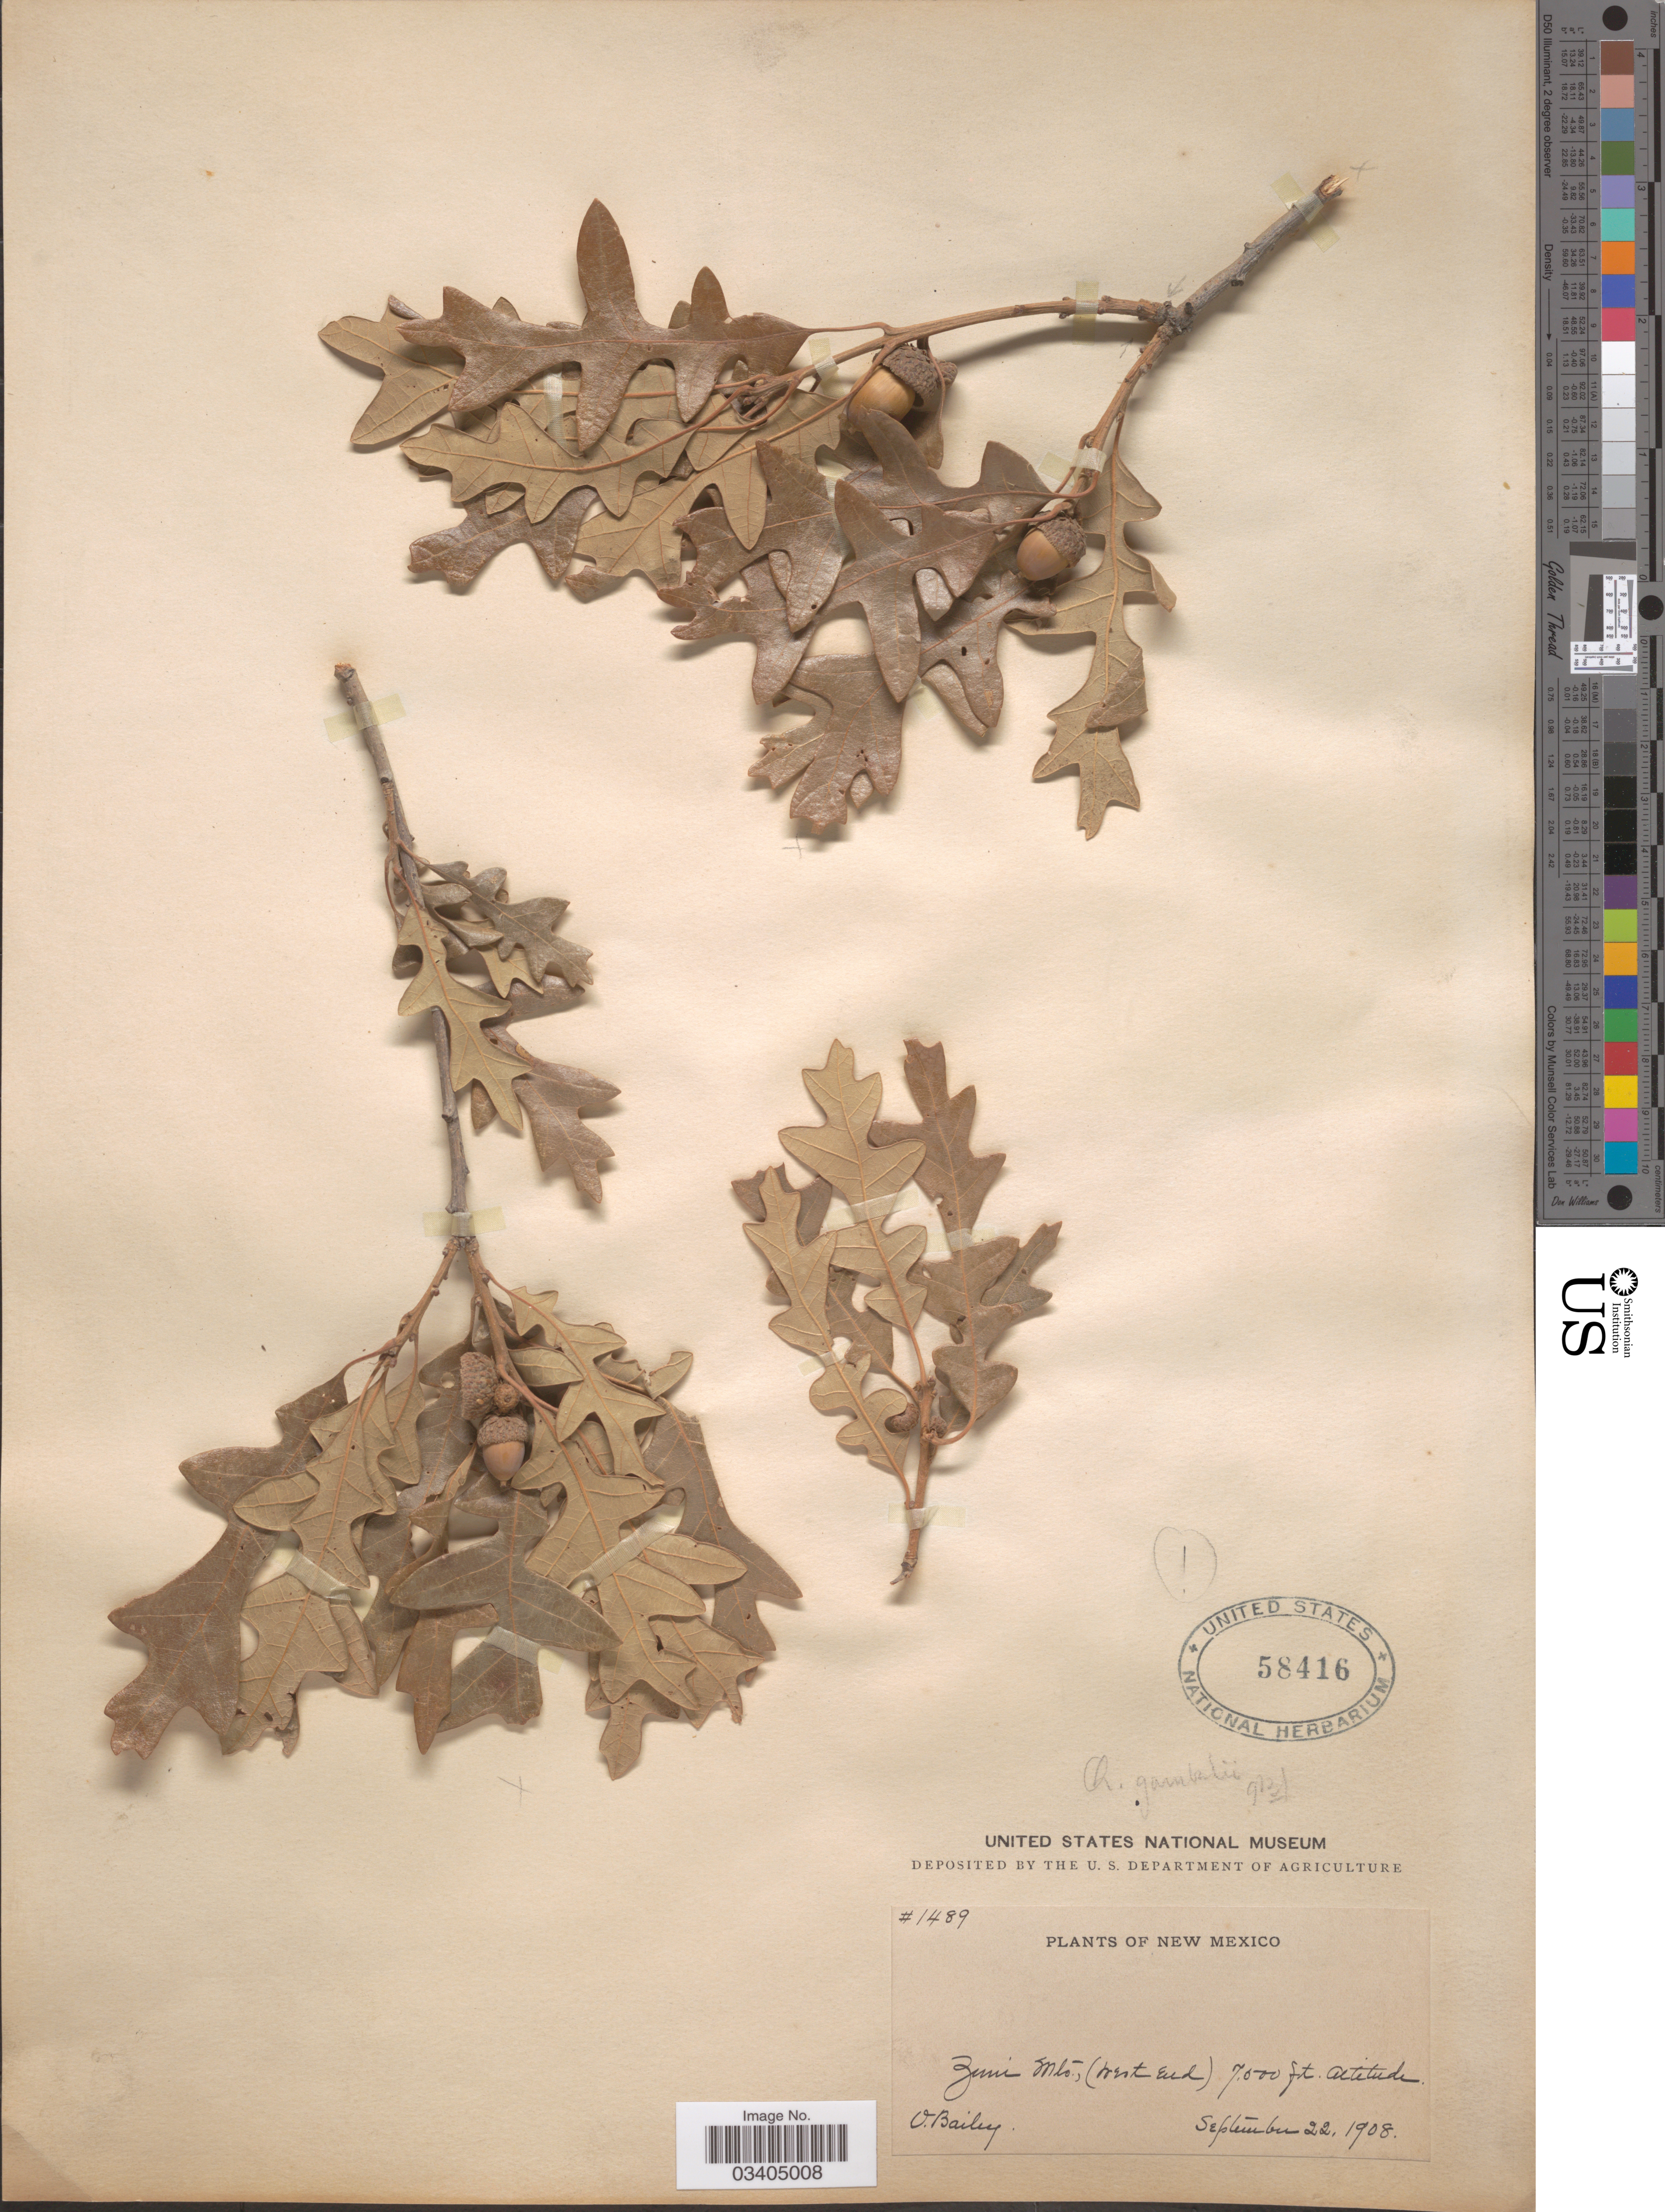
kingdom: Plantae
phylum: Tracheophyta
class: Magnoliopsida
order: Fagales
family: Fagaceae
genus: Quercus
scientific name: Quercus gambelii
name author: Nutt.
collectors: V. L. Bailey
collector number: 1489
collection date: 1908-09-22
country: United States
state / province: New Mexico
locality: Zuni Mts., (West End).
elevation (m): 2134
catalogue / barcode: US 58416